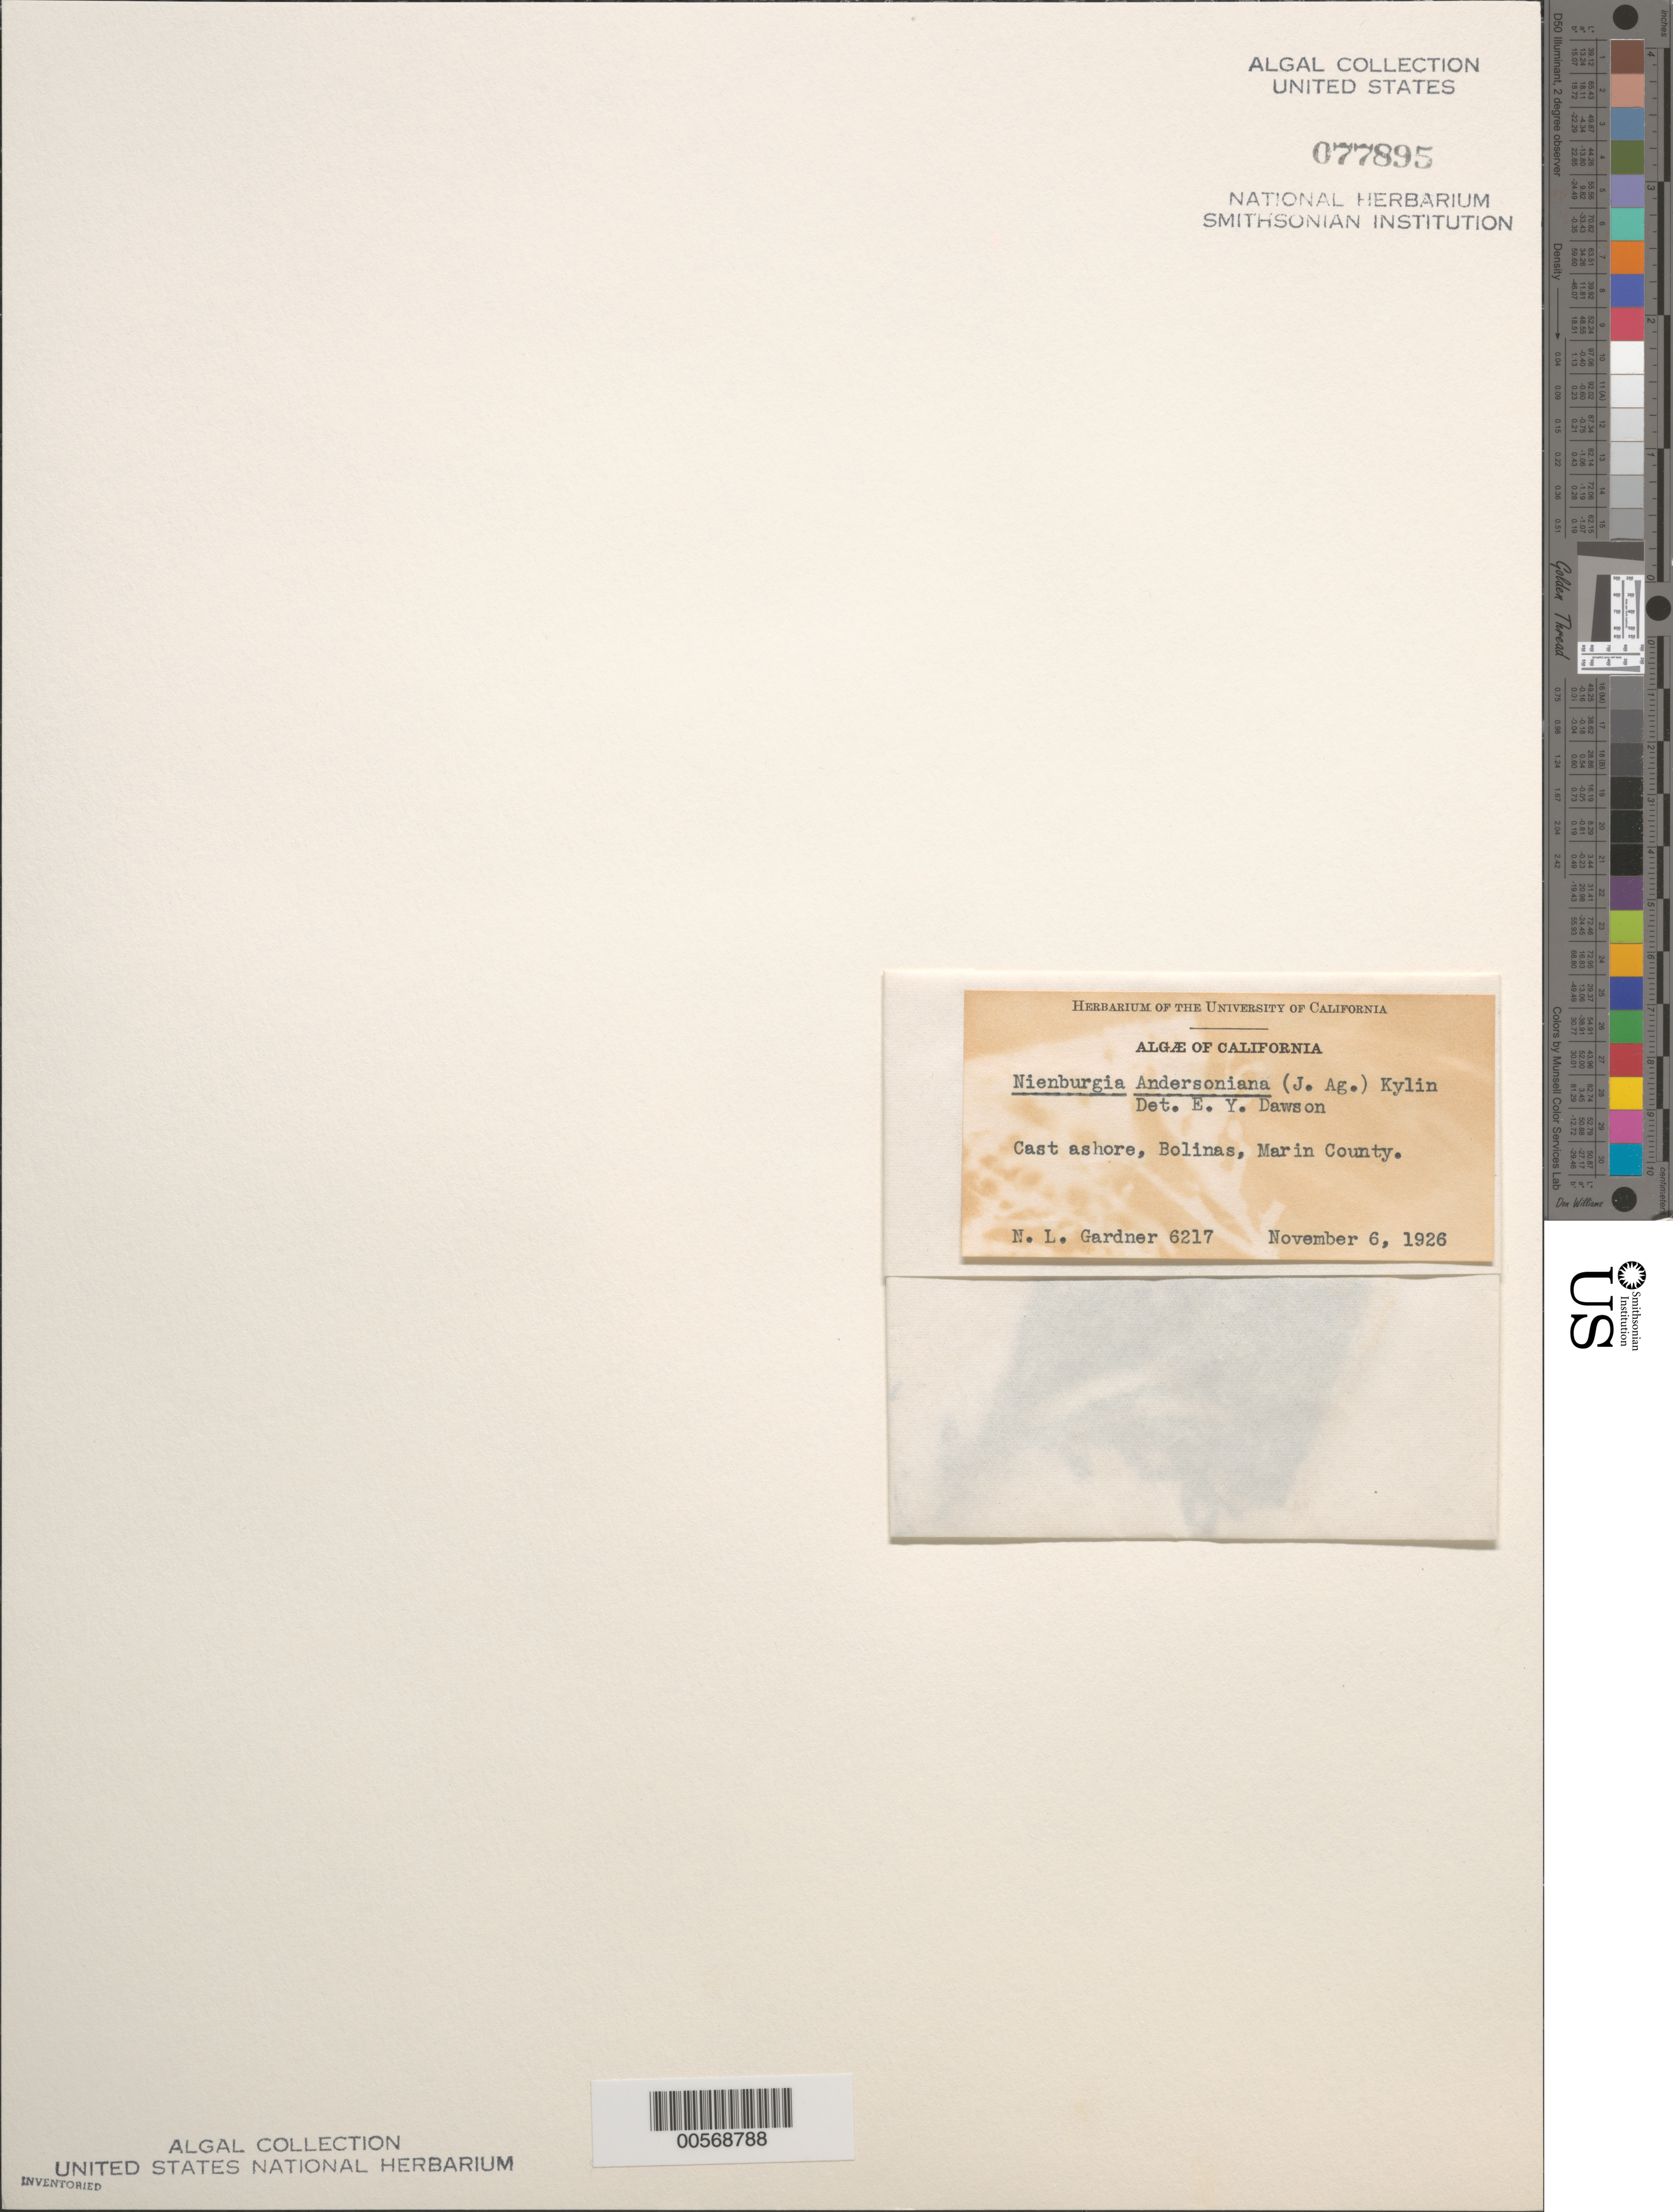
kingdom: Plantae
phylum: Rhodophyta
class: Florideophyceae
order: Ceramiales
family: Delesseriaceae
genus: Nienburgia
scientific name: Nienburgia andersoniana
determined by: Dawson, E. Y.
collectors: N. Gardner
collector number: NLG 6217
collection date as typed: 06 Nov 1926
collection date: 1926-11-06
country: United States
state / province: California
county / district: Marin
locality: Bolinas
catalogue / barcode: US 77895